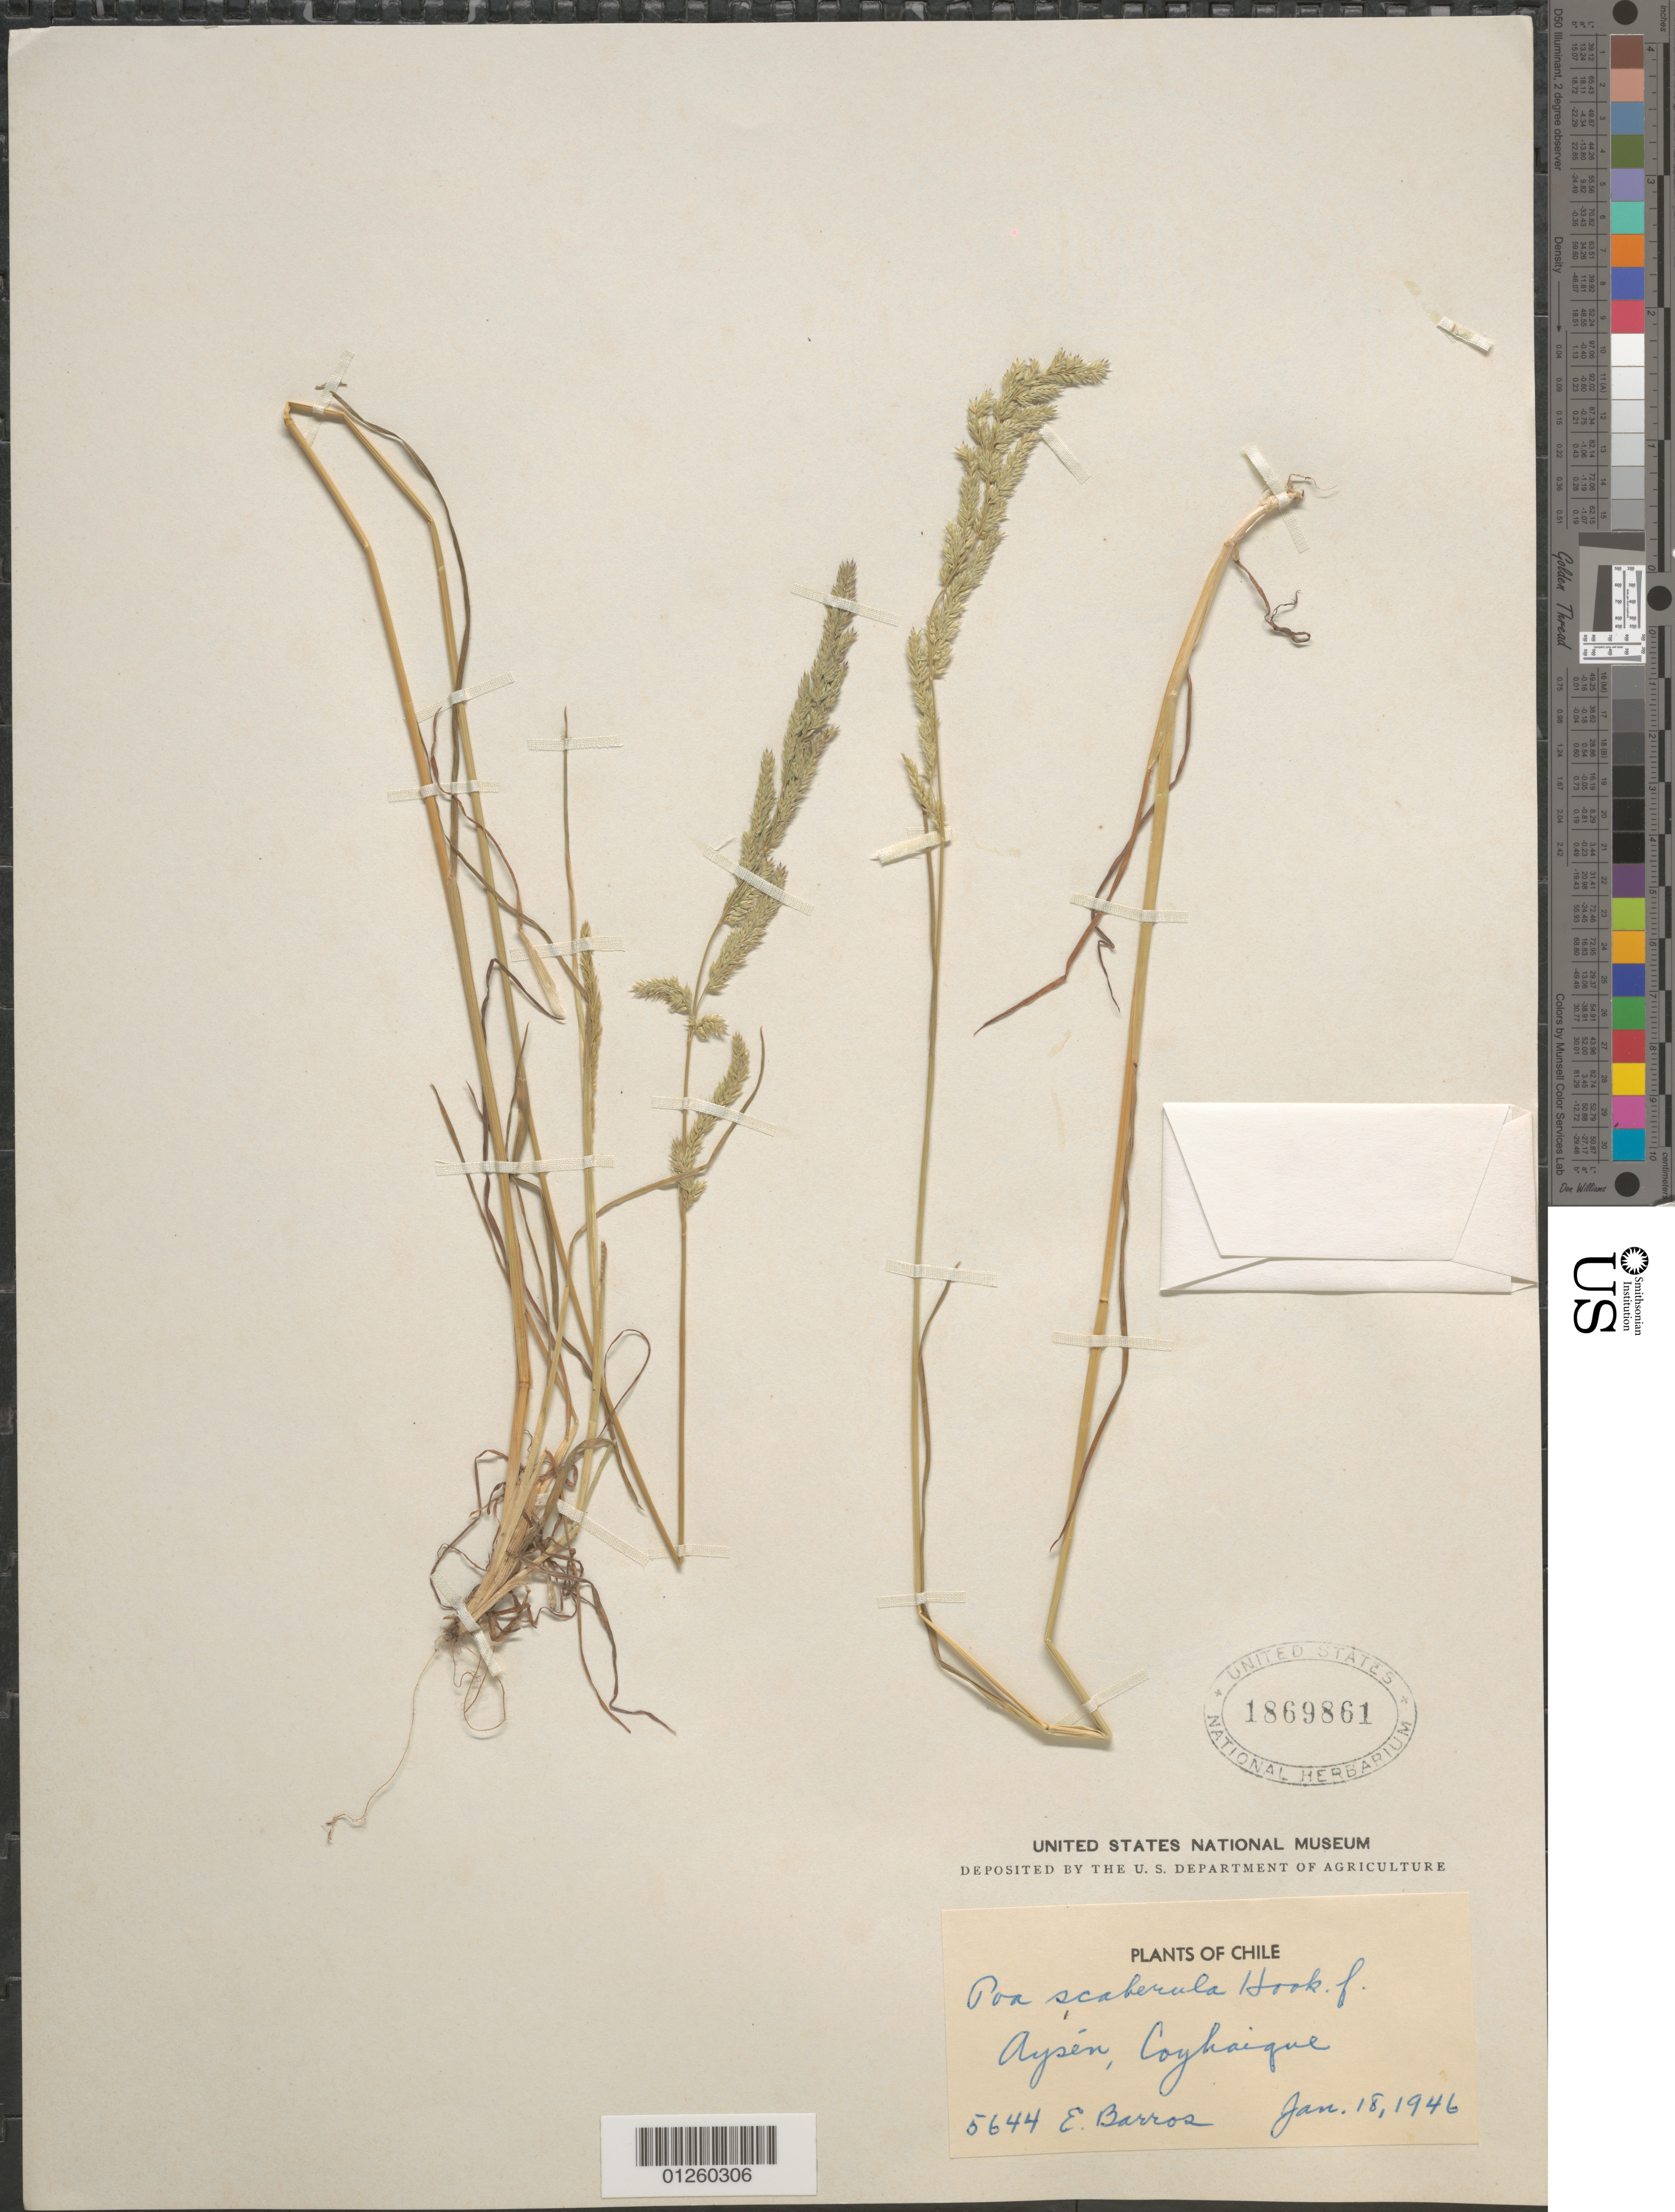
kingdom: Plantae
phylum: Tracheophyta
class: Liliopsida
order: Poales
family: Poaceae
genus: Poa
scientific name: Poa scaberula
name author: Hook. f.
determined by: Soreng, Robert J., Research Associate (BOT), Smithsonian Institution - National Museum of Natural History (UNITED STATES)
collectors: E. Barros V.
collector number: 5644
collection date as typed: Jan. 18, 1946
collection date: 1946-01-18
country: Chile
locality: Aysén. Coyhaique.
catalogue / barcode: US 1869861